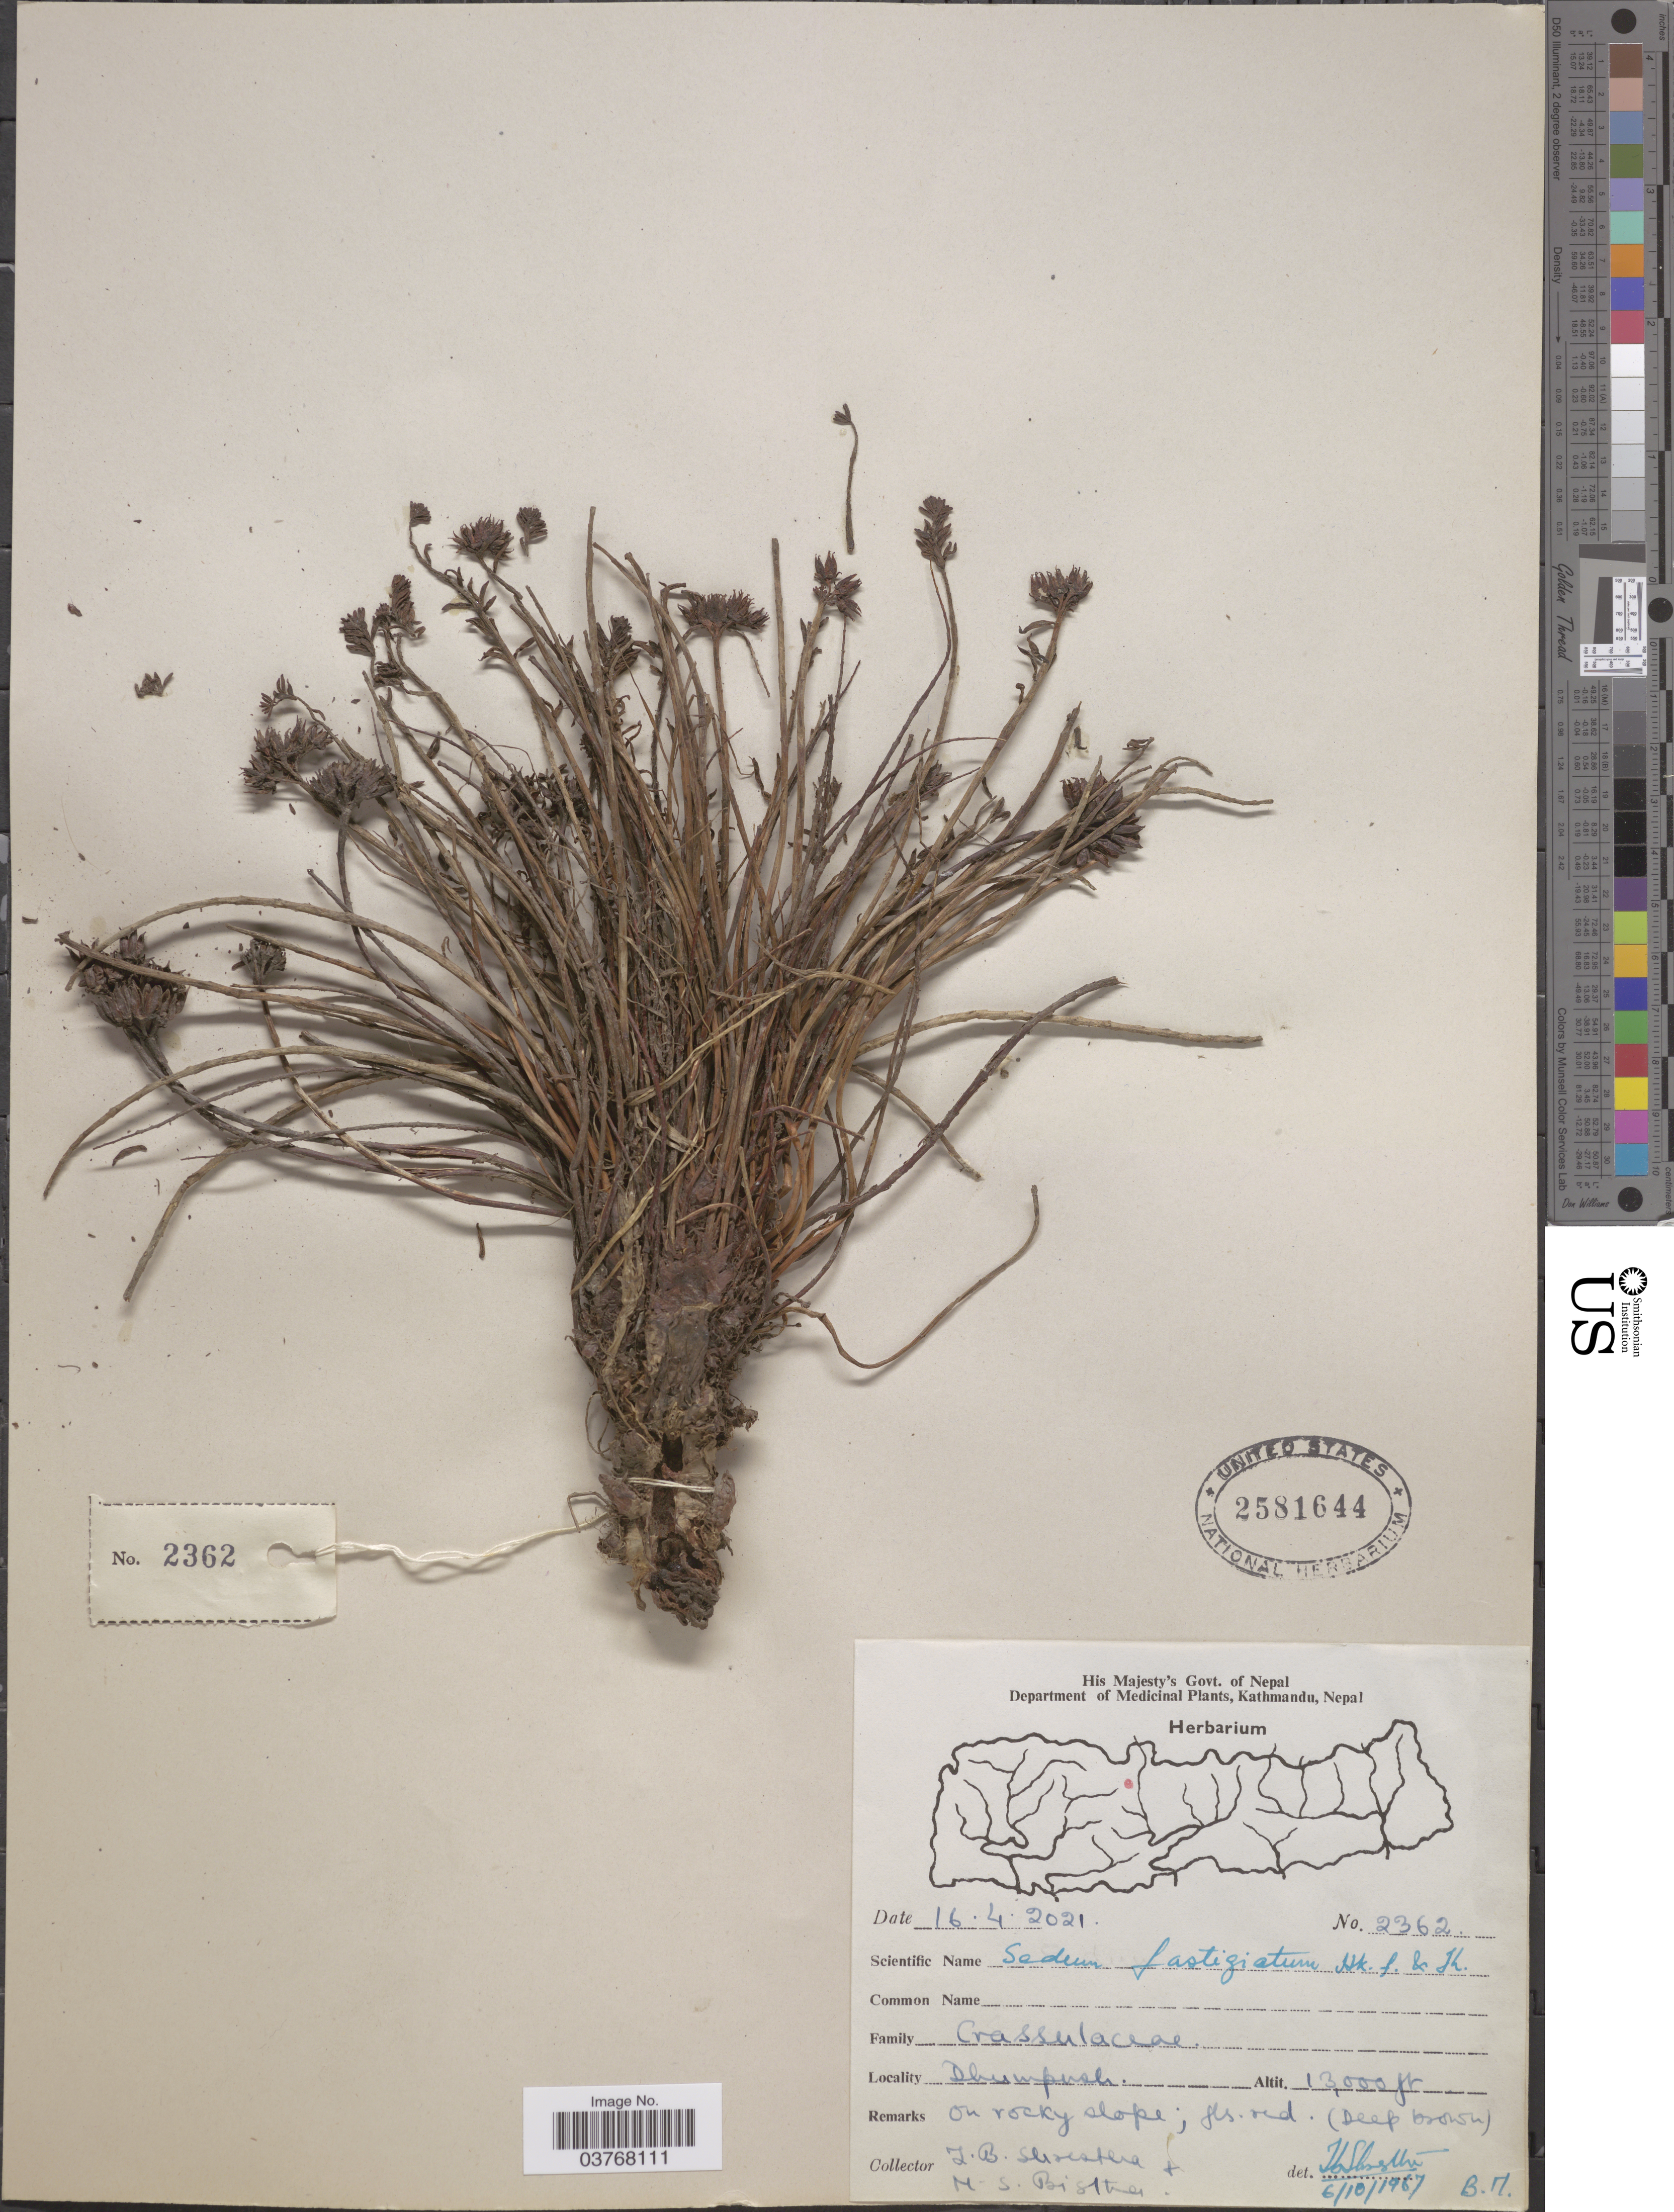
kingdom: Plantae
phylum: Tracheophyta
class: Magnoliopsida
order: Saxifragales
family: Crassulaceae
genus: Rhodiola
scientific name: Rhodiola fastigiata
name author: (Hook. f. & Thomson) S.H. Fu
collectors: T. B. Shrestha & M. Bistha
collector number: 2362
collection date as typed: Transcribed d/m/y: 16/4/2021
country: Nepal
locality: Dhumpush.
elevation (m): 3962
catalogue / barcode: US 2581644